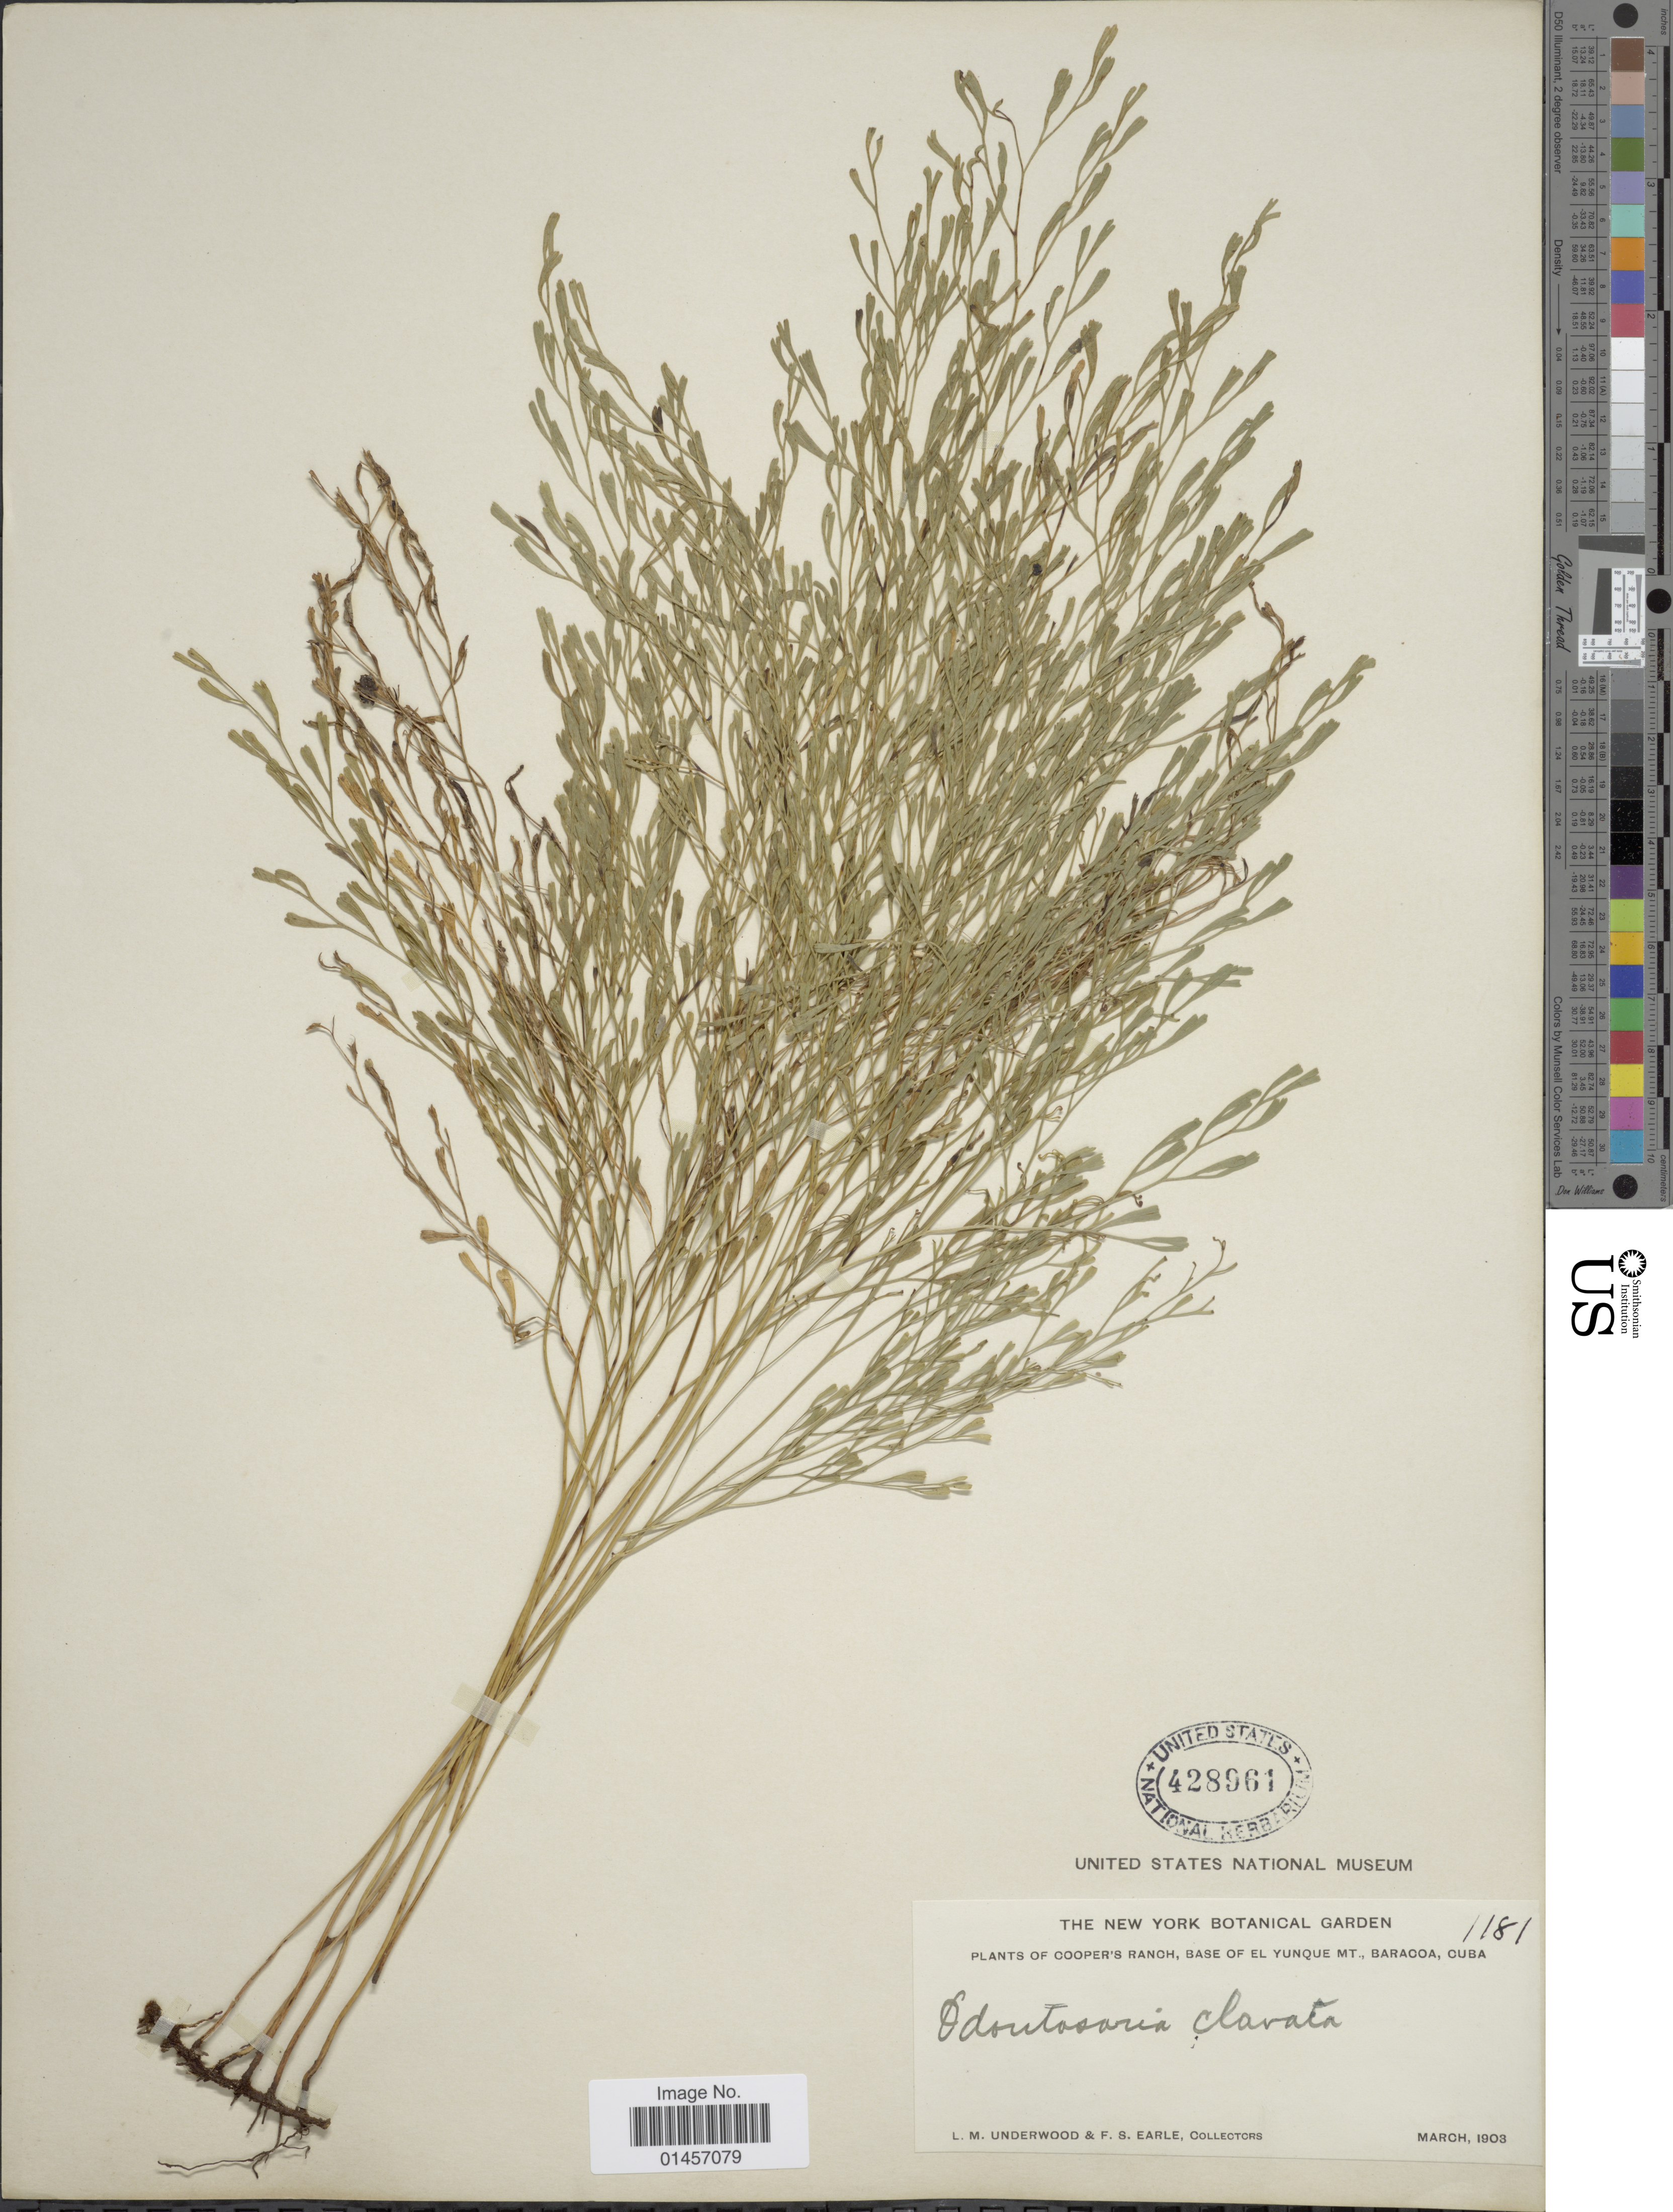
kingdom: Plantae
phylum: Tracheophyta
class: Polypodiopsida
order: Polypodiales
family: Lindsaeaceae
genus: Sphenomeris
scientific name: Sphenomeris clavata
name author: (L.) Maxon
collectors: L. M. Underwood & F. S. Earle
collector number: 1181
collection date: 1930-03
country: Cuba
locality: Cuba, Cooper's Ranch, base of El Yunque Mt., Baracoa.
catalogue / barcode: US 428961